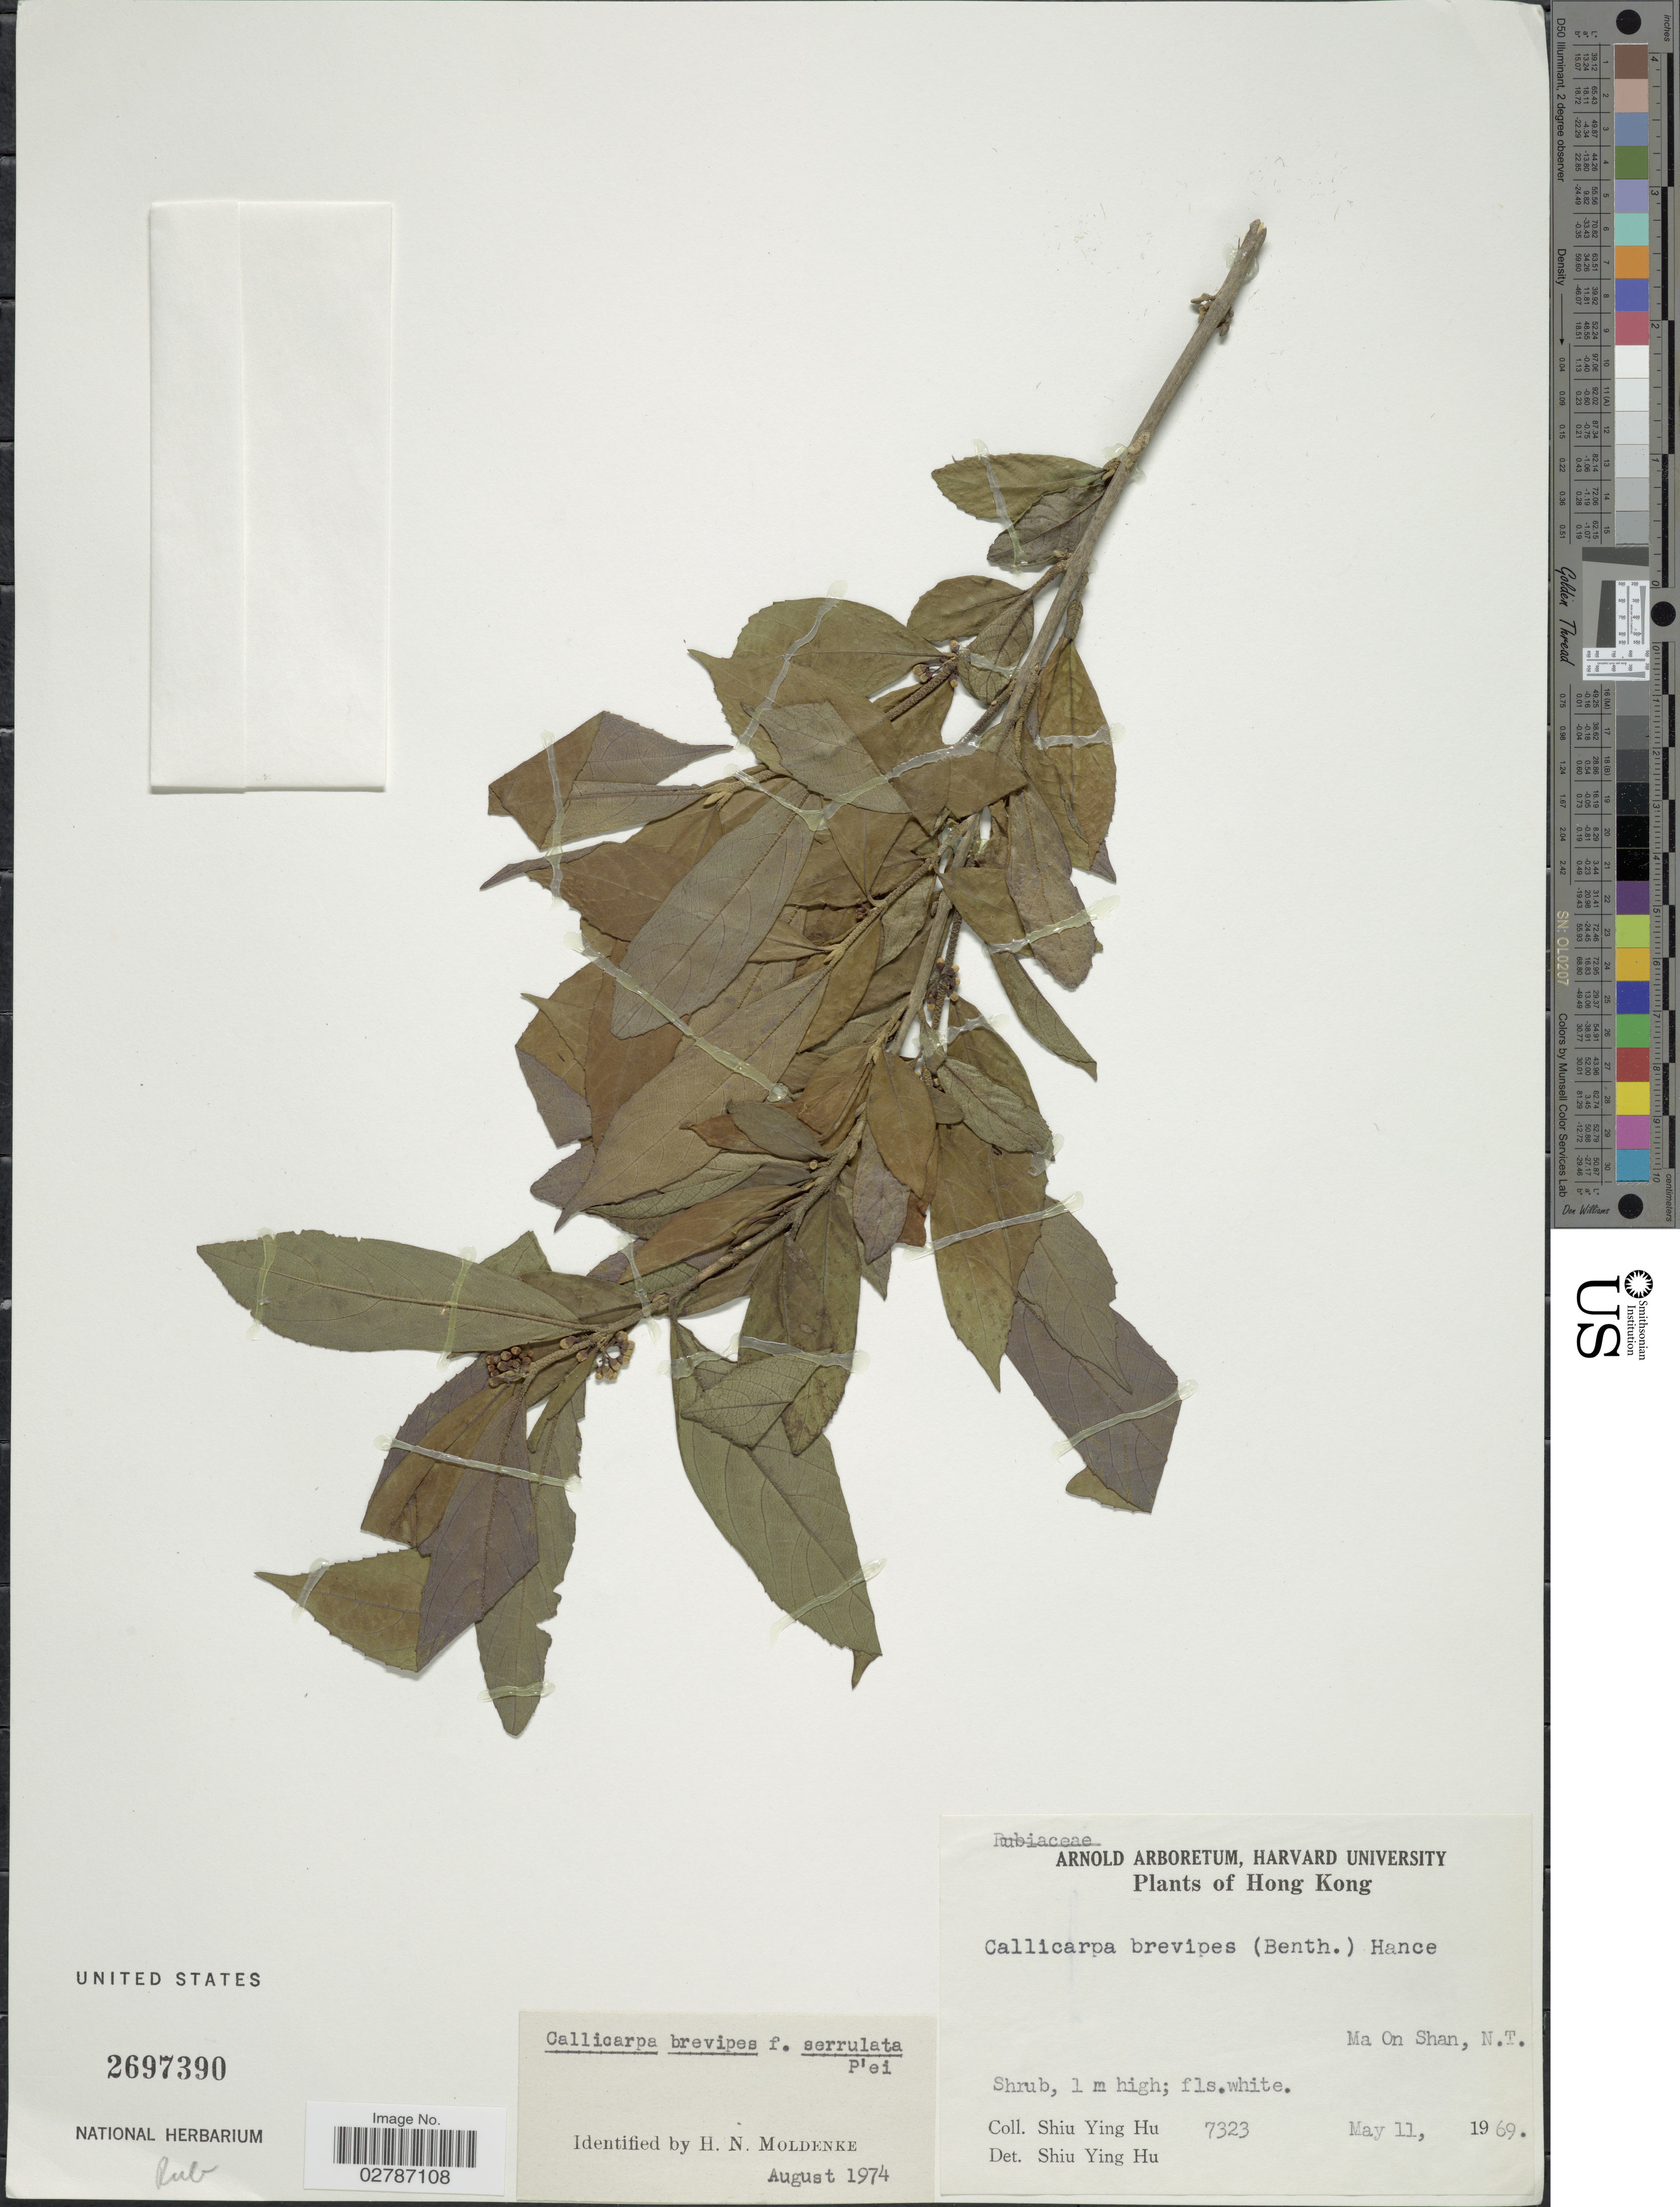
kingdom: Plantae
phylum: Tracheophyta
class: Magnoliopsida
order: Lamiales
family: Lamiaceae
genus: Callicarpa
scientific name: Callicarpa brevipes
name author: (Benth.) Hance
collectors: S. Y. Hu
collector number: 7323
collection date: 1969-05-11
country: China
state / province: Hong Kong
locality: Ma On Shan, N.T.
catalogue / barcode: US 2697390